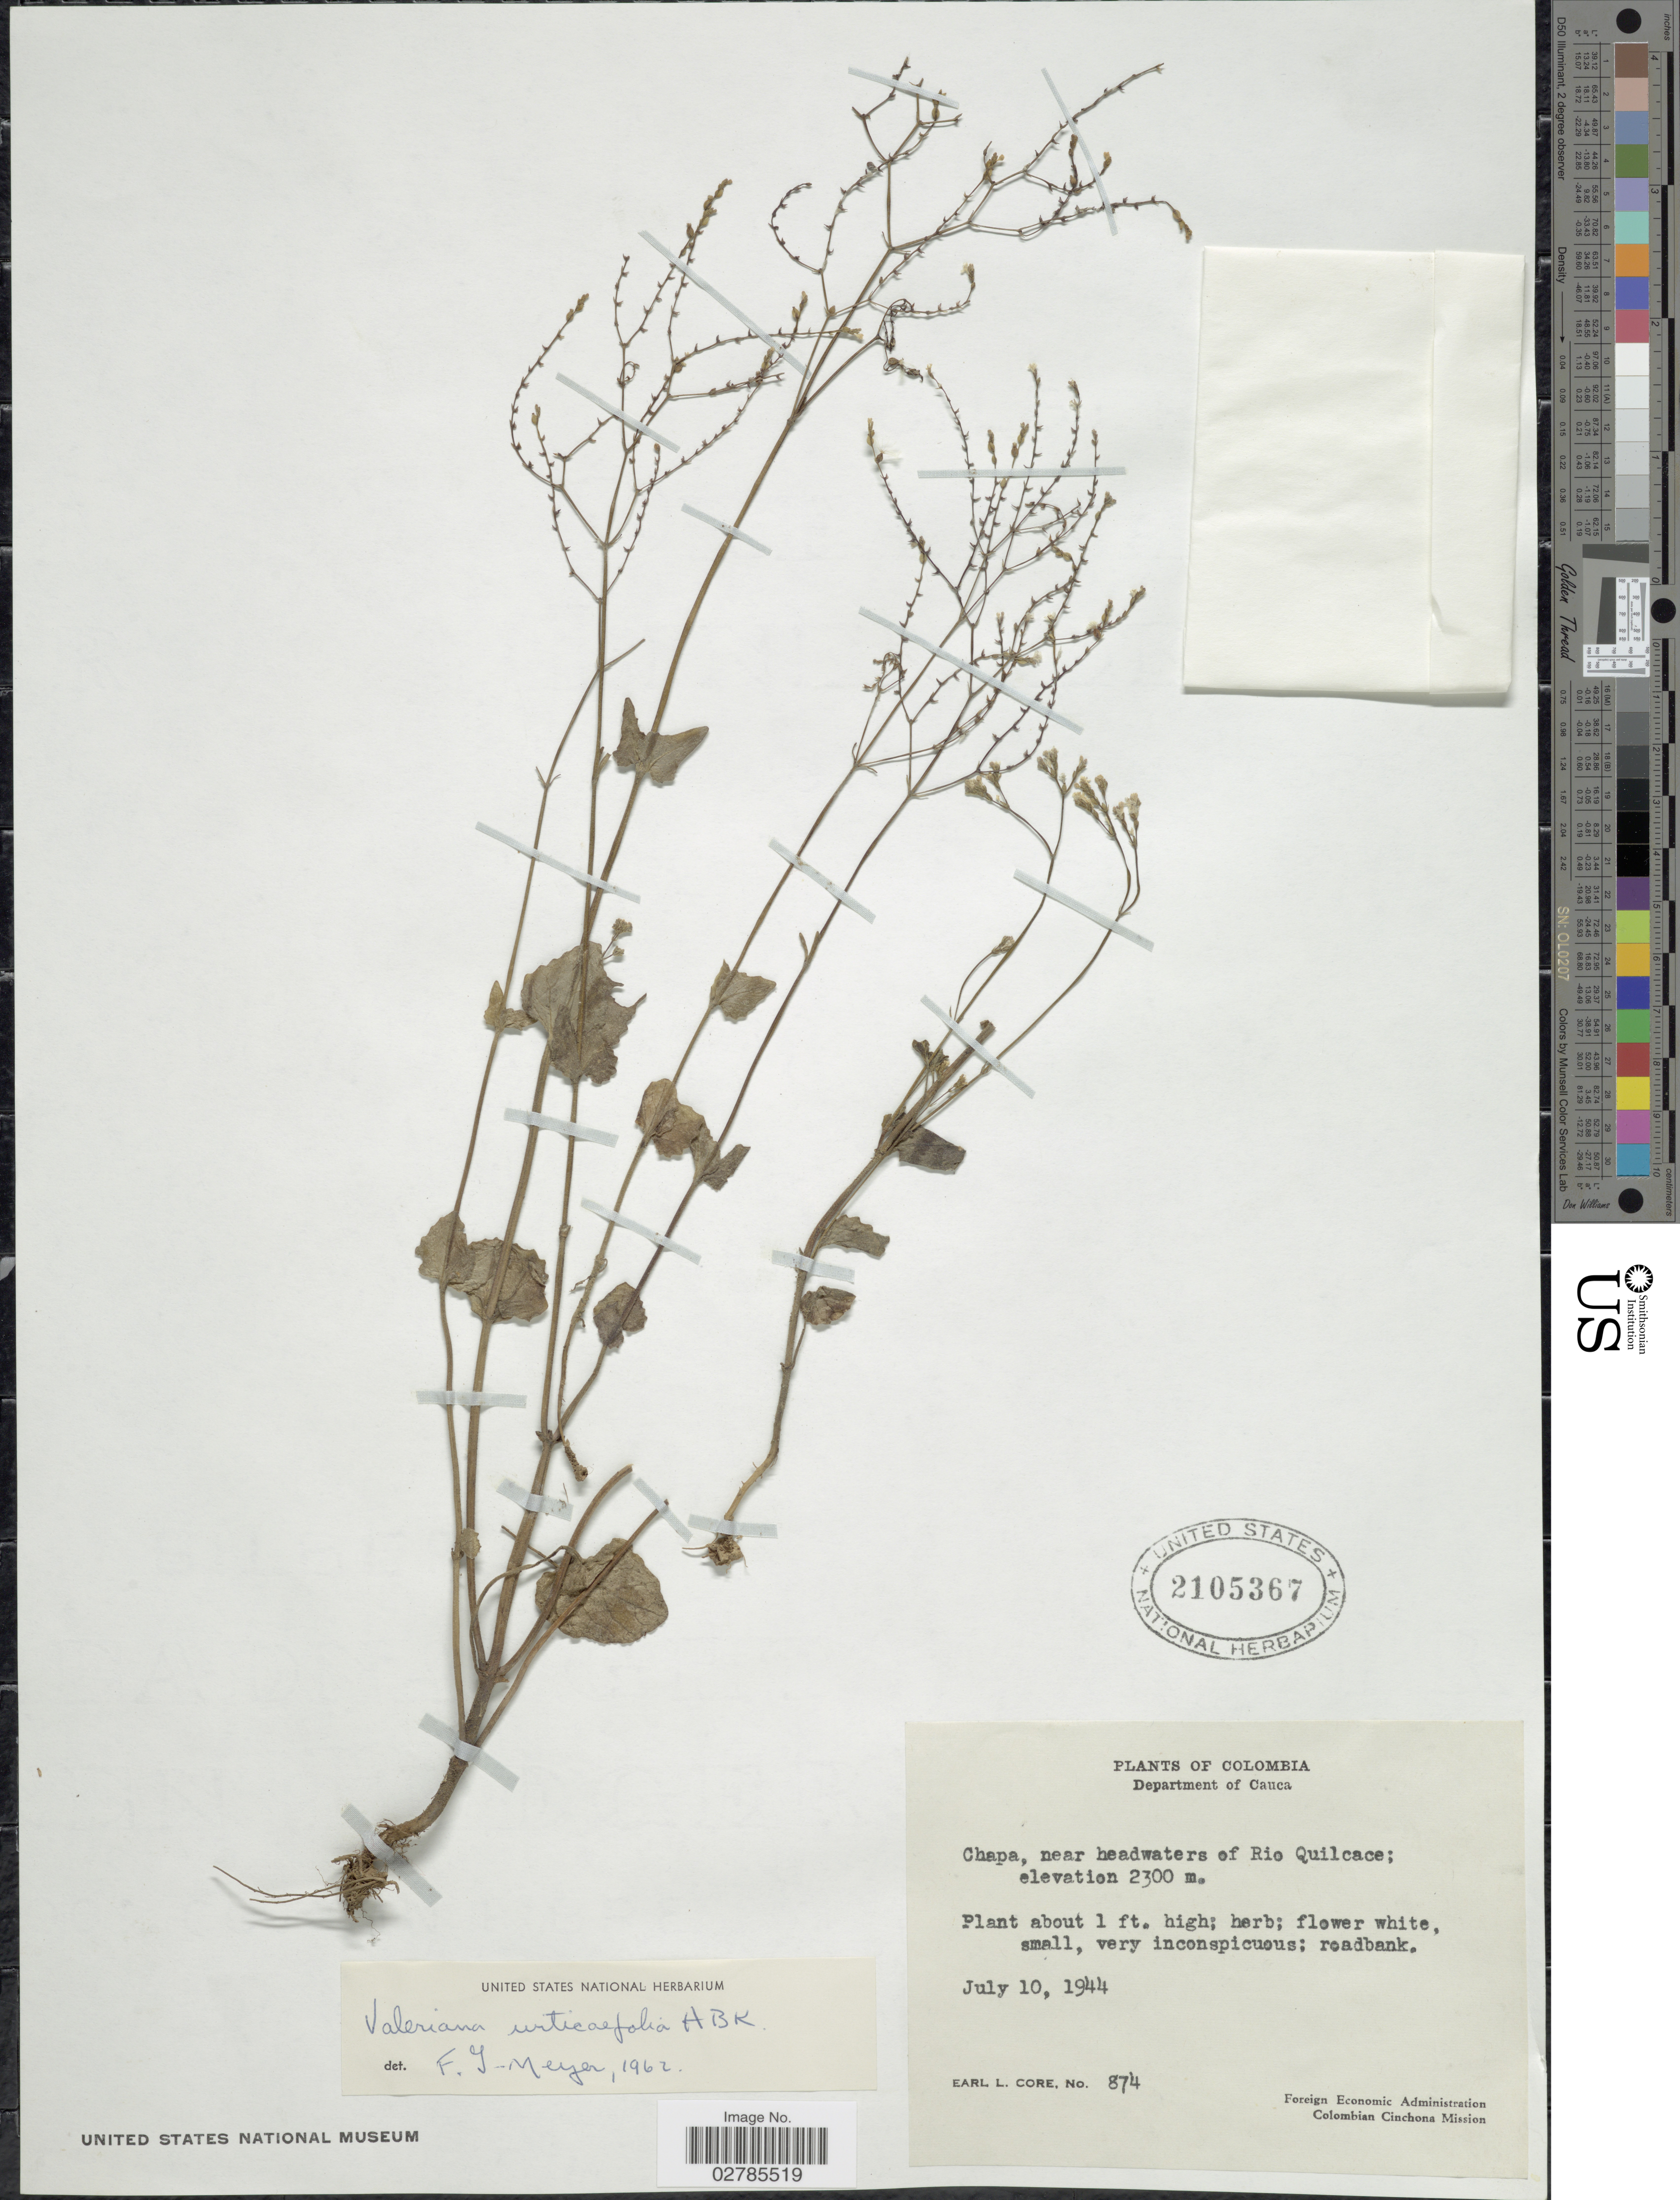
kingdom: Plantae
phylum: Tracheophyta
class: Magnoliopsida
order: Dipsacales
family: Caprifoliaceae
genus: Valeriana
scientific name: Valeriana urticaefolia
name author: Kunth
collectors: E. L. Core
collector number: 874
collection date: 1944-07-10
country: Colombia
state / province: Cauca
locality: Department of Cauca. Chapa, near headwaters of Rio Quilcace.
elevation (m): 2300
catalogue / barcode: US 2105367